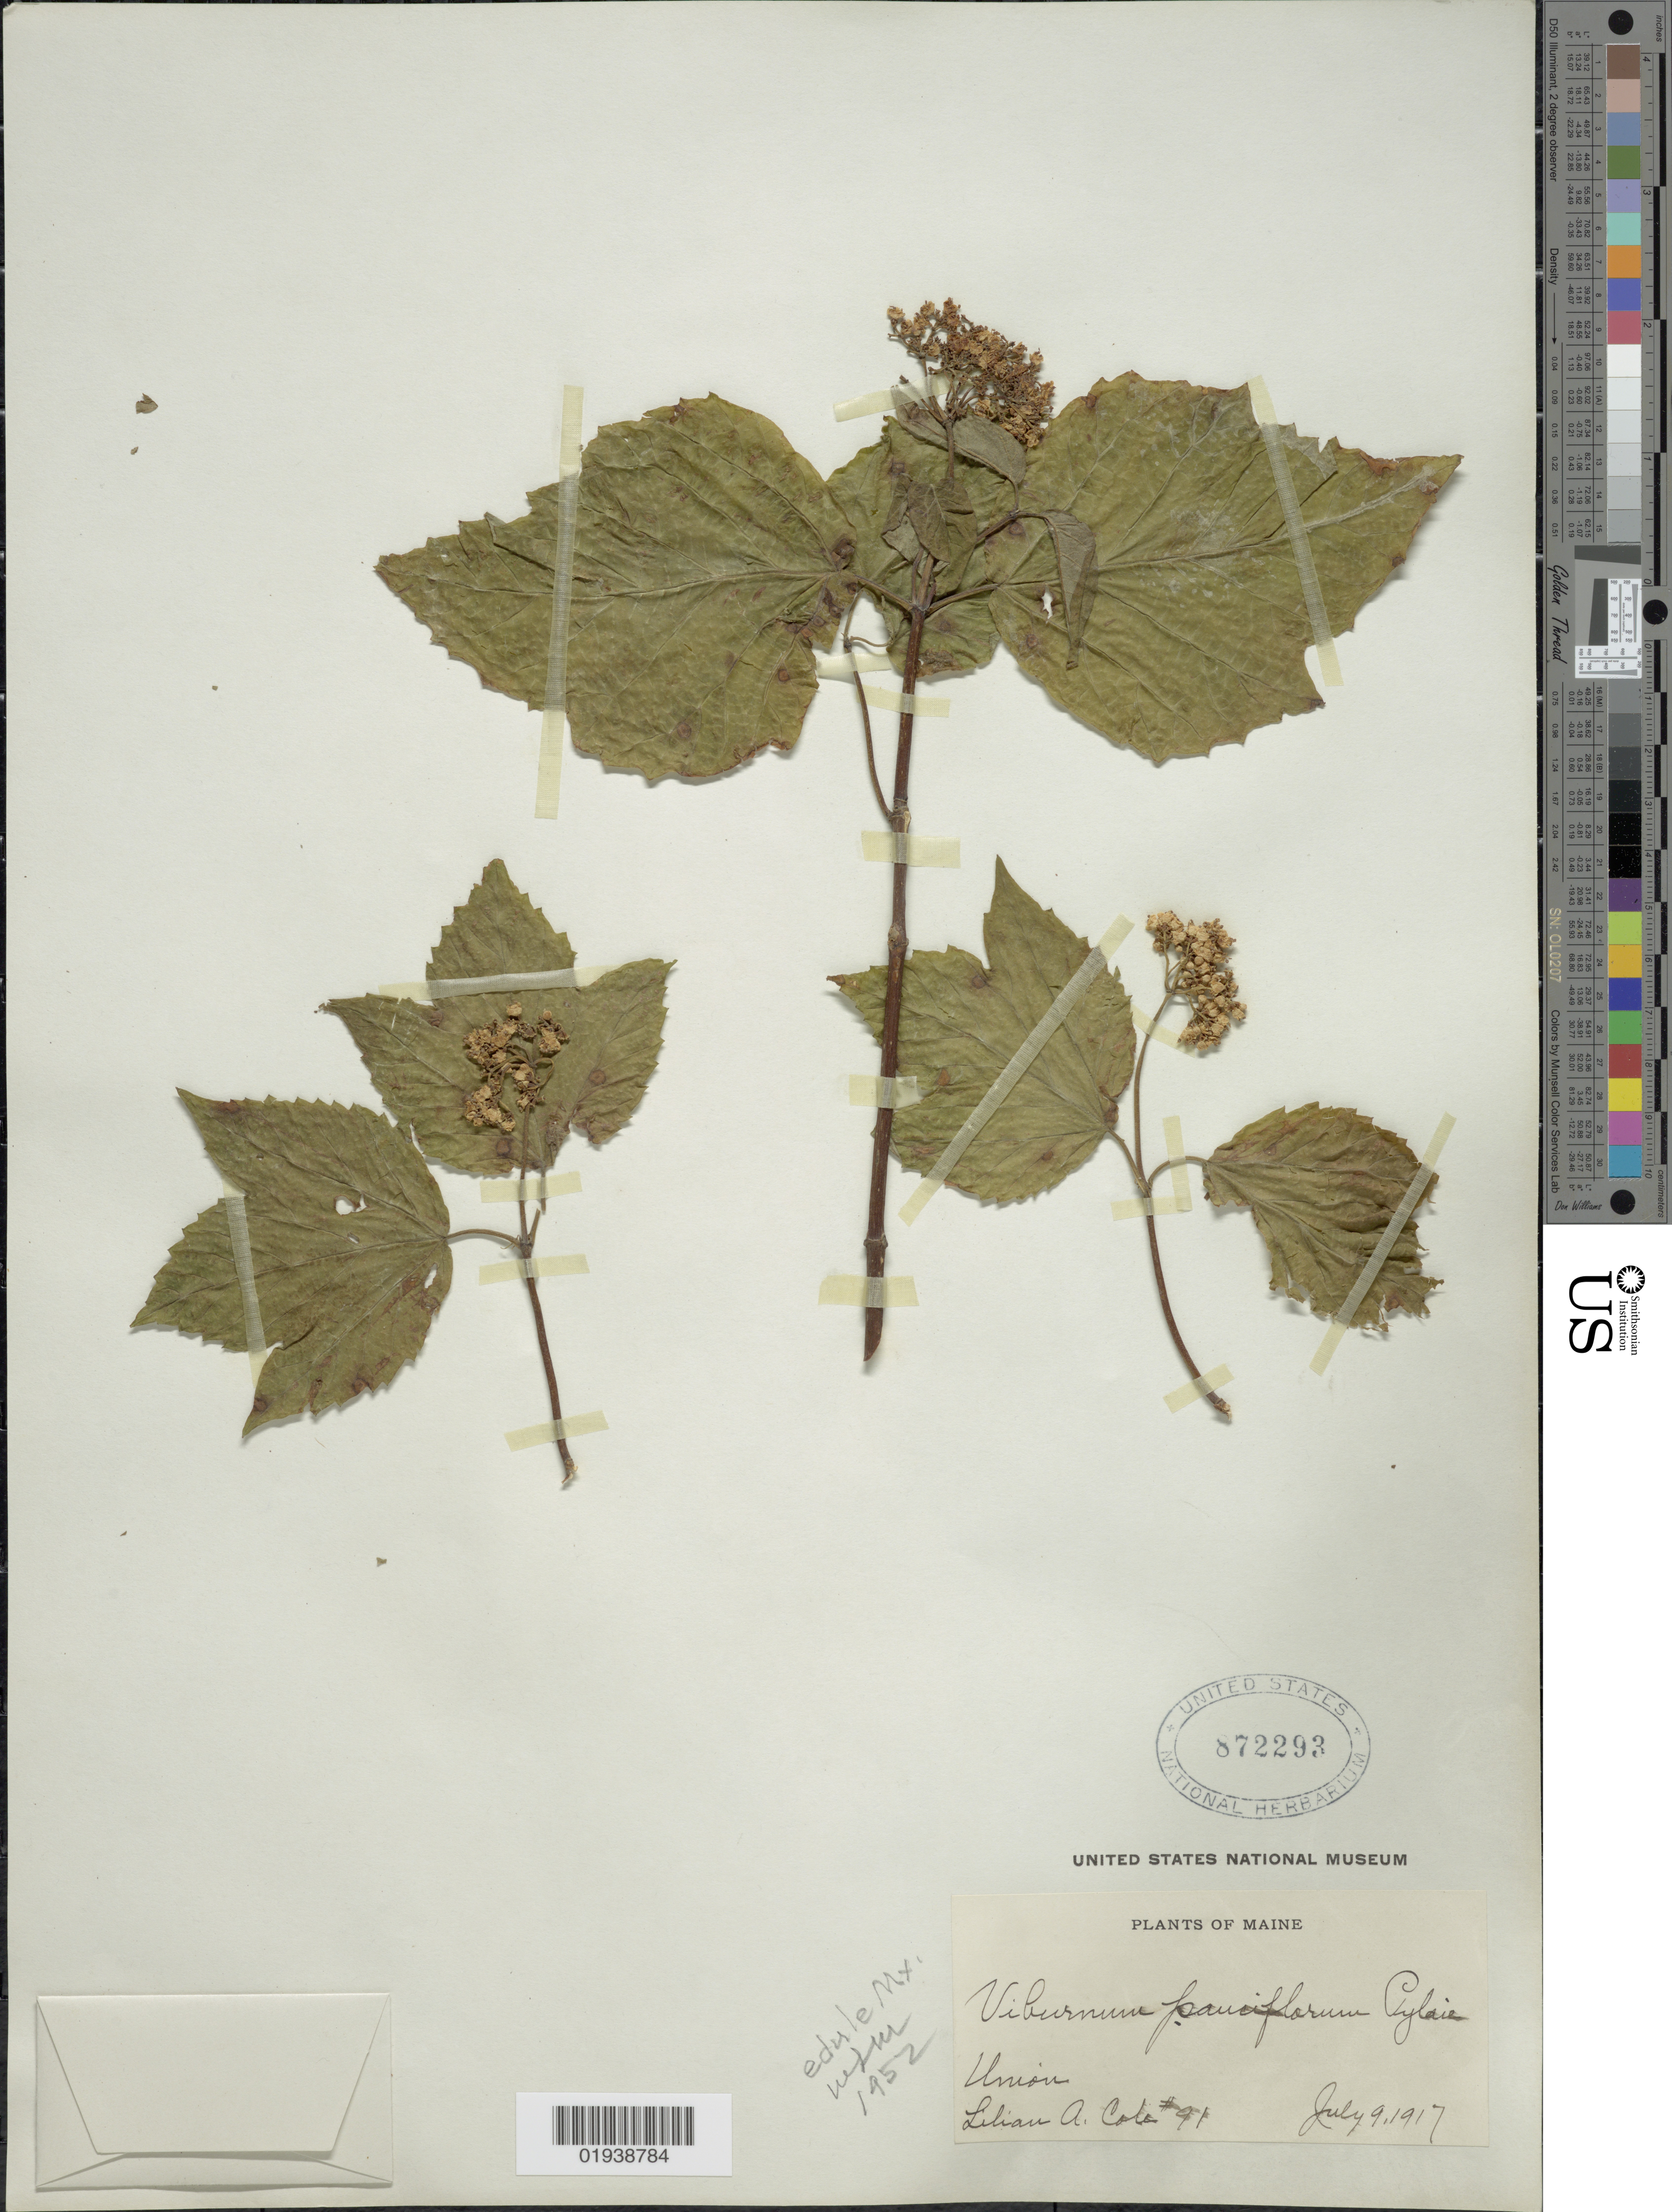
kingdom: Plantae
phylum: Tracheophyta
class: Magnoliopsida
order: Dipsacales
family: Viburnaceae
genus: Viburnum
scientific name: Viburnum edule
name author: (Michx.) Raf.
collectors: L. A. Cole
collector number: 91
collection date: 1917-07-09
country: United States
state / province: Maine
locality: Union.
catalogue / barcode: US 872293